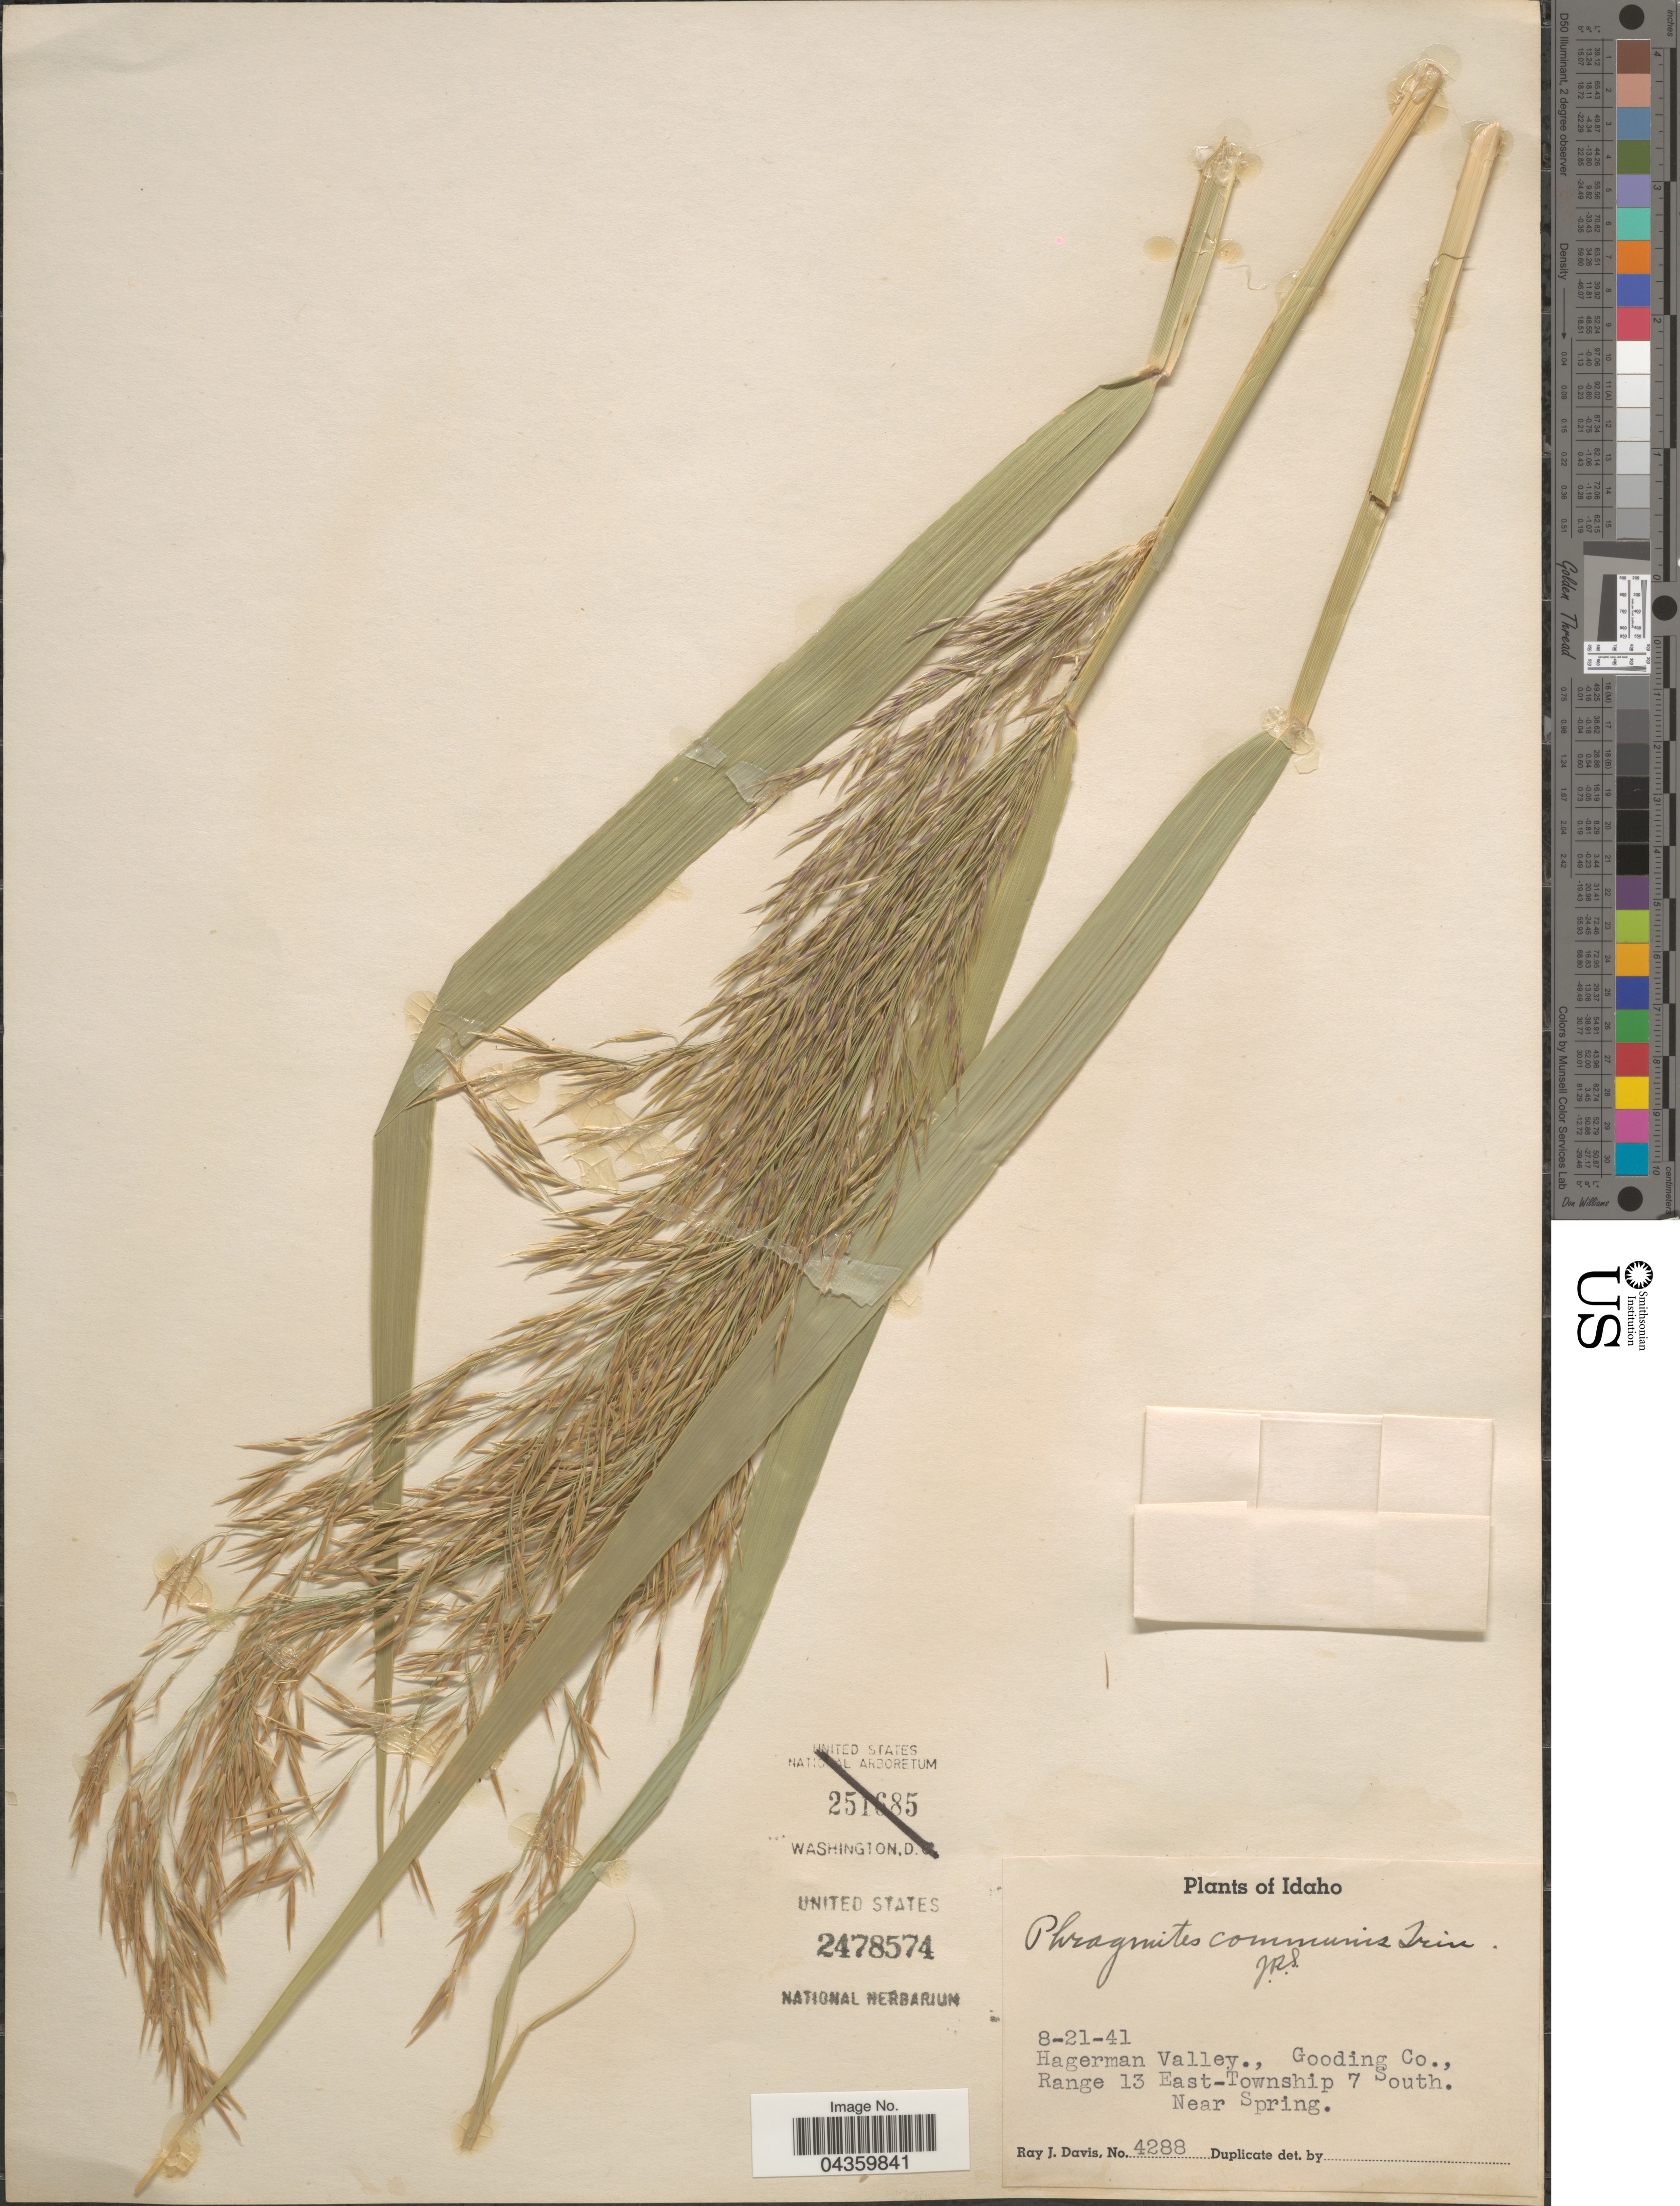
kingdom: Plantae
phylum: Tracheophyta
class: Liliopsida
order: Poales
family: Poaceae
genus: Phragmites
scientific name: Phragmites australis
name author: (Cav.) Trin. ex Steud.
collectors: R. Davis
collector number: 4288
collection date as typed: Transcribed d/m/y: 21/8/41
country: United States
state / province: Idaho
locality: Hagerman Valley., Gooding Co., Range 13 East-Township 7 South. Near Spring.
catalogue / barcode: US 2478574